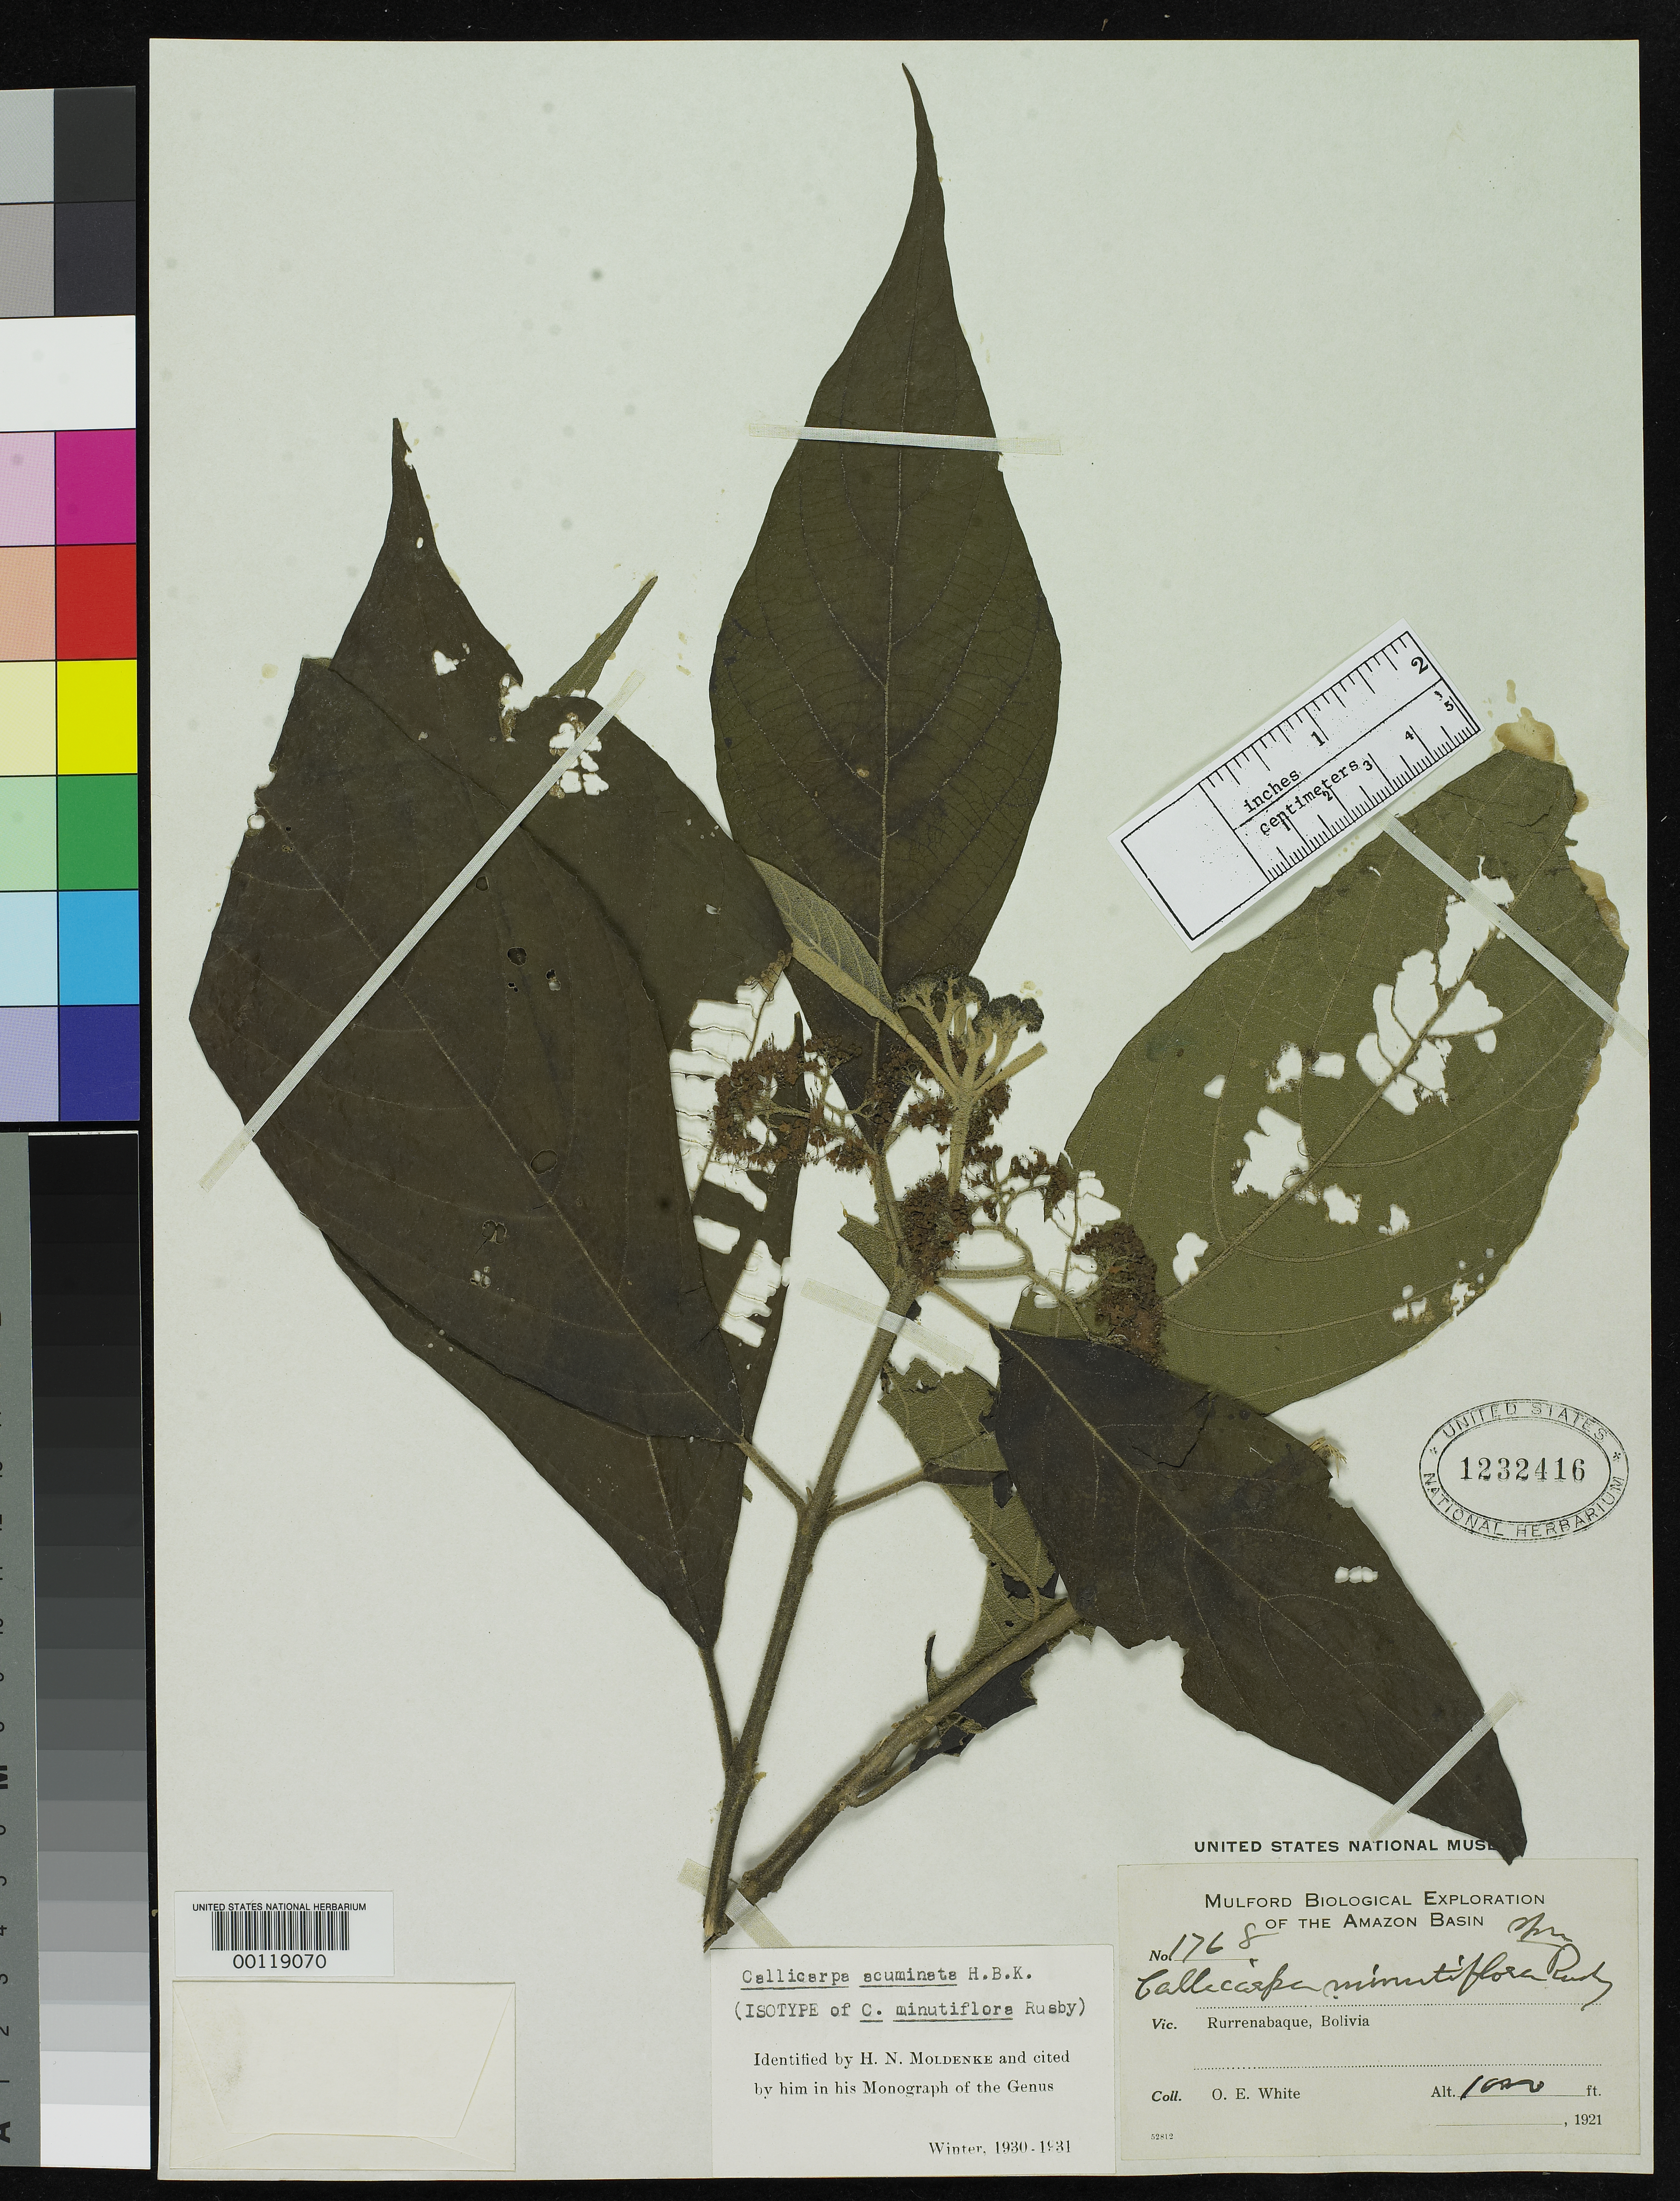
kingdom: Plantae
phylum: Tracheophyta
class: Magnoliopsida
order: Lamiales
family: Lamiaceae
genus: Callicarpa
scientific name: Callicarpa minutiflora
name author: Rusby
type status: Isotype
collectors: O. E. White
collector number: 1768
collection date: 1921-11-24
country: Bolivia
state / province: Beni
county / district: José Ballivián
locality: Rurrenabaque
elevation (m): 305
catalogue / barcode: US 1232416